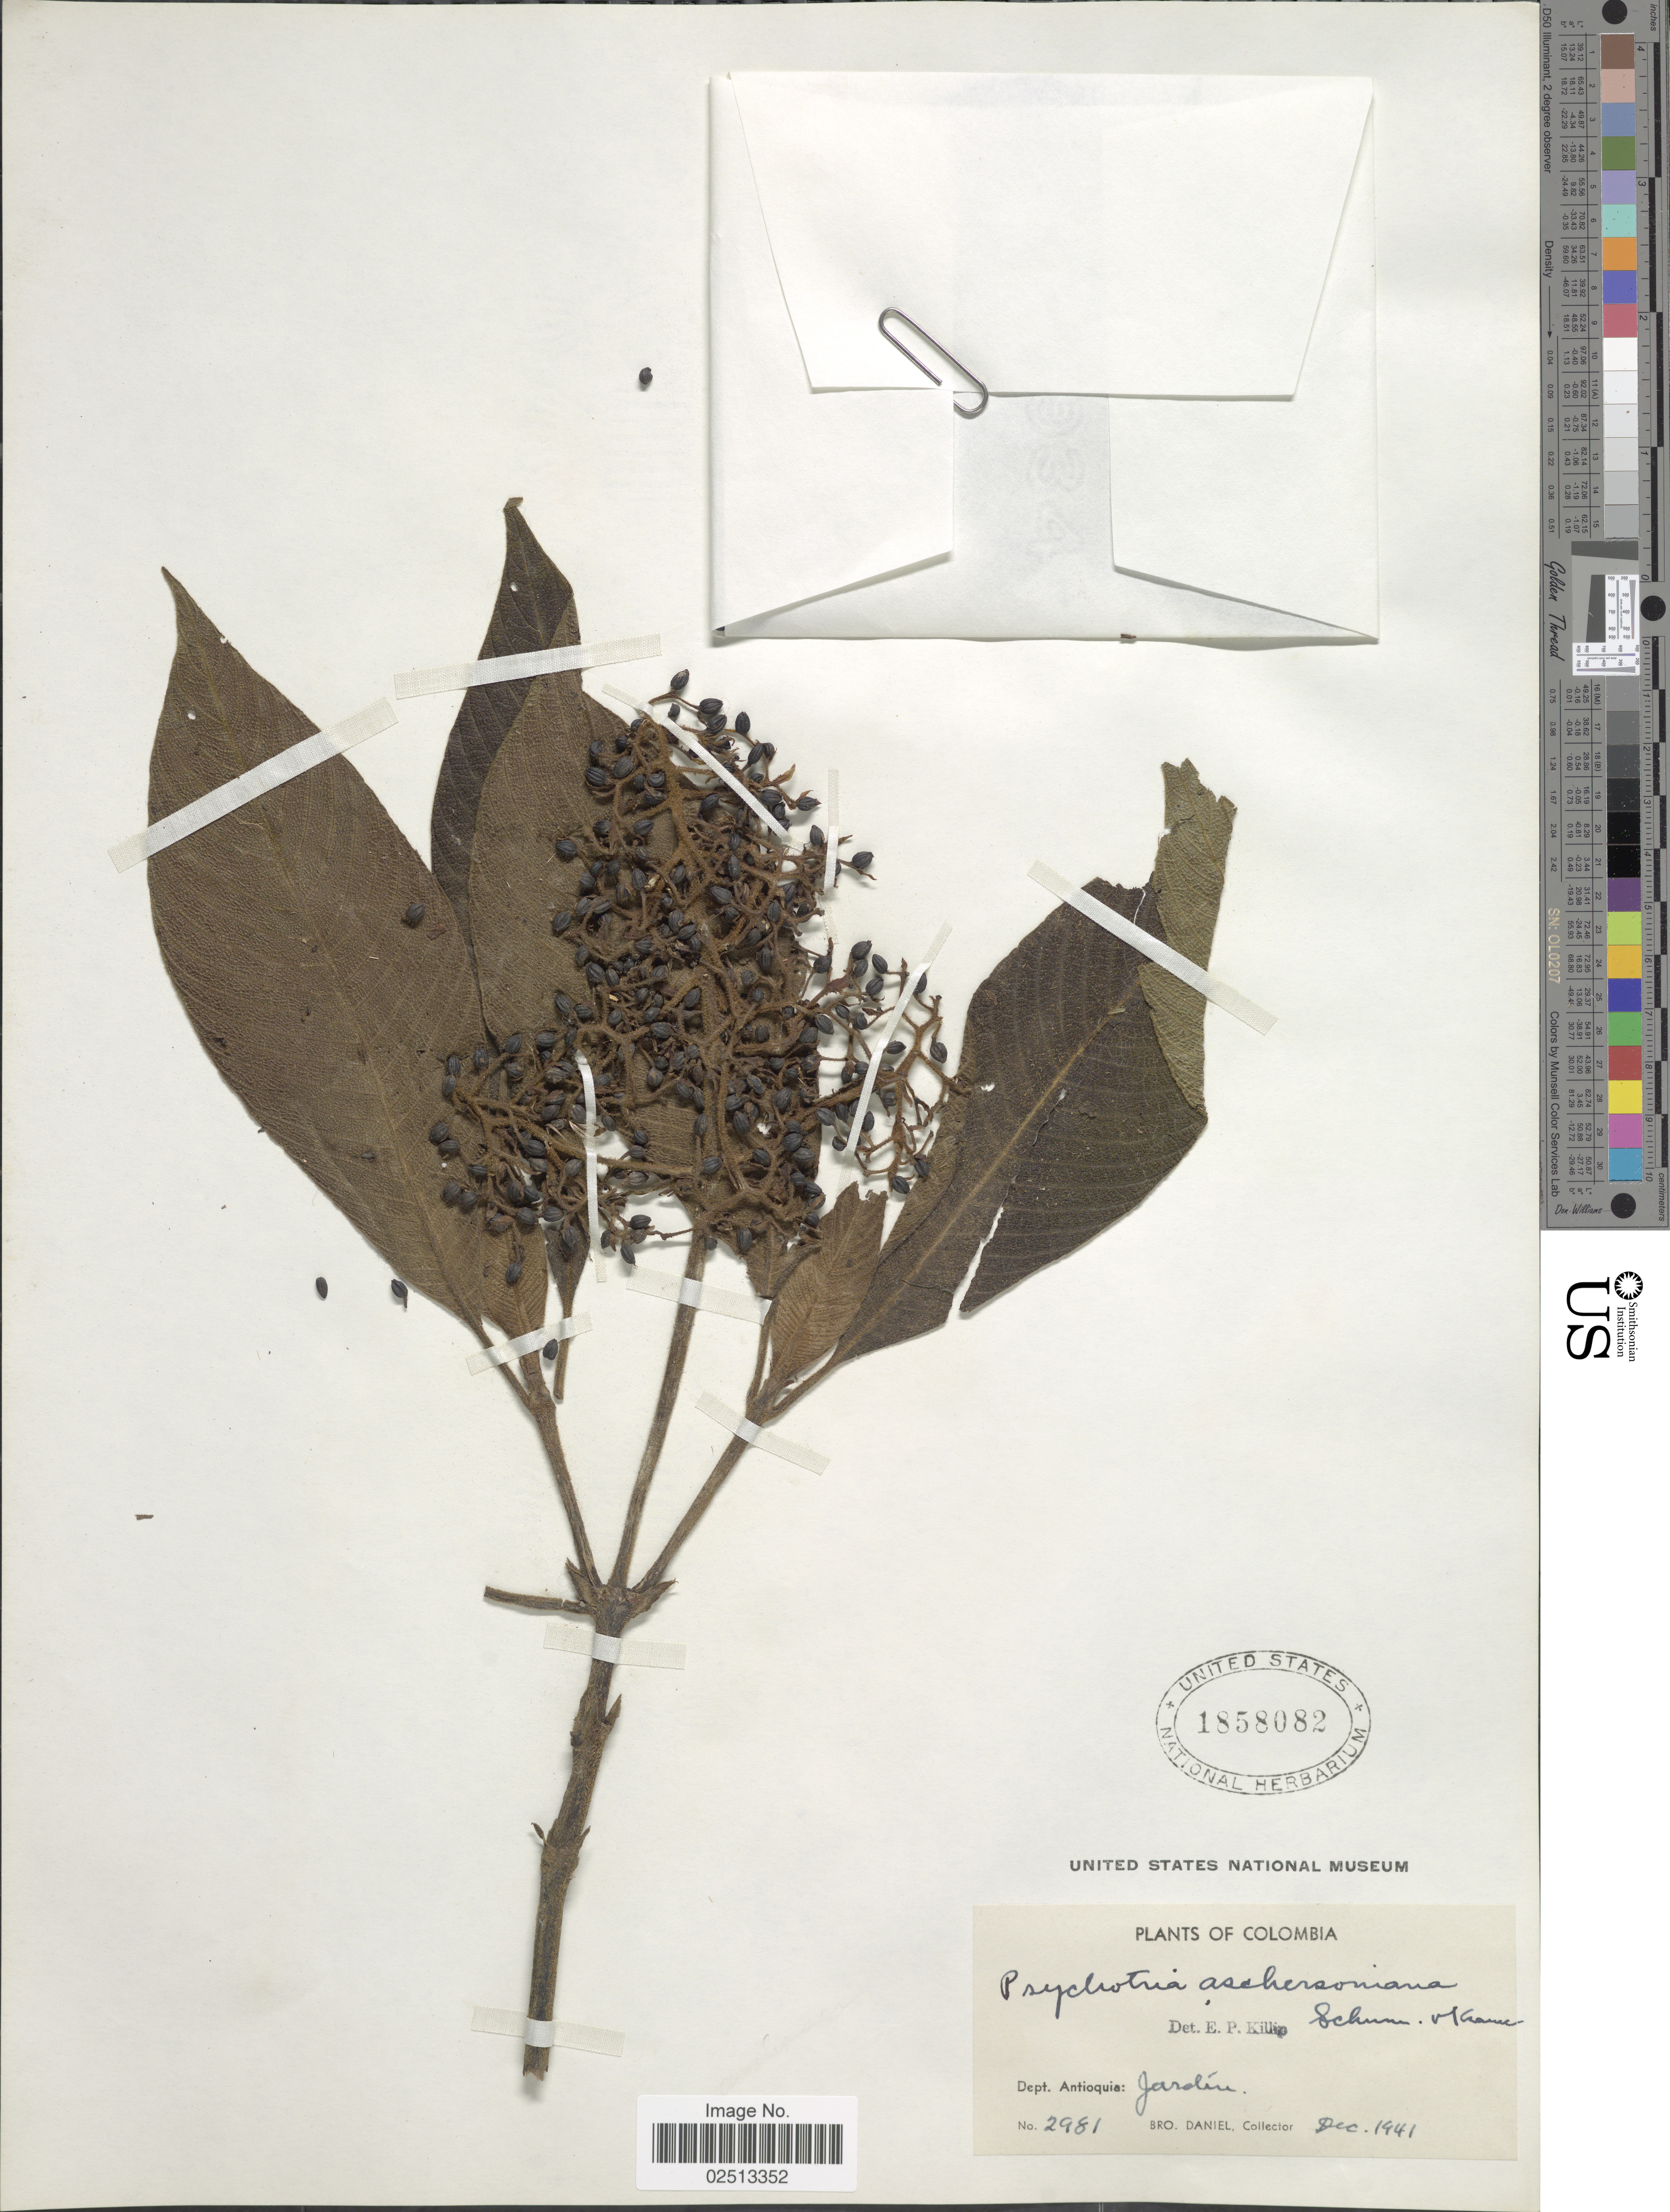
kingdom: Plantae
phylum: Tracheophyta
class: Magnoliopsida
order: Gentianales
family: Rubiaceae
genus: Psychotria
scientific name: Psychotria aschersoniana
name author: K. Schum. & K. Krause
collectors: Bro. Daniel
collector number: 2981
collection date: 1941-12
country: Colombia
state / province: Antioquia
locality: Dept. Antioquia: Jardin.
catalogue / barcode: US 1858082